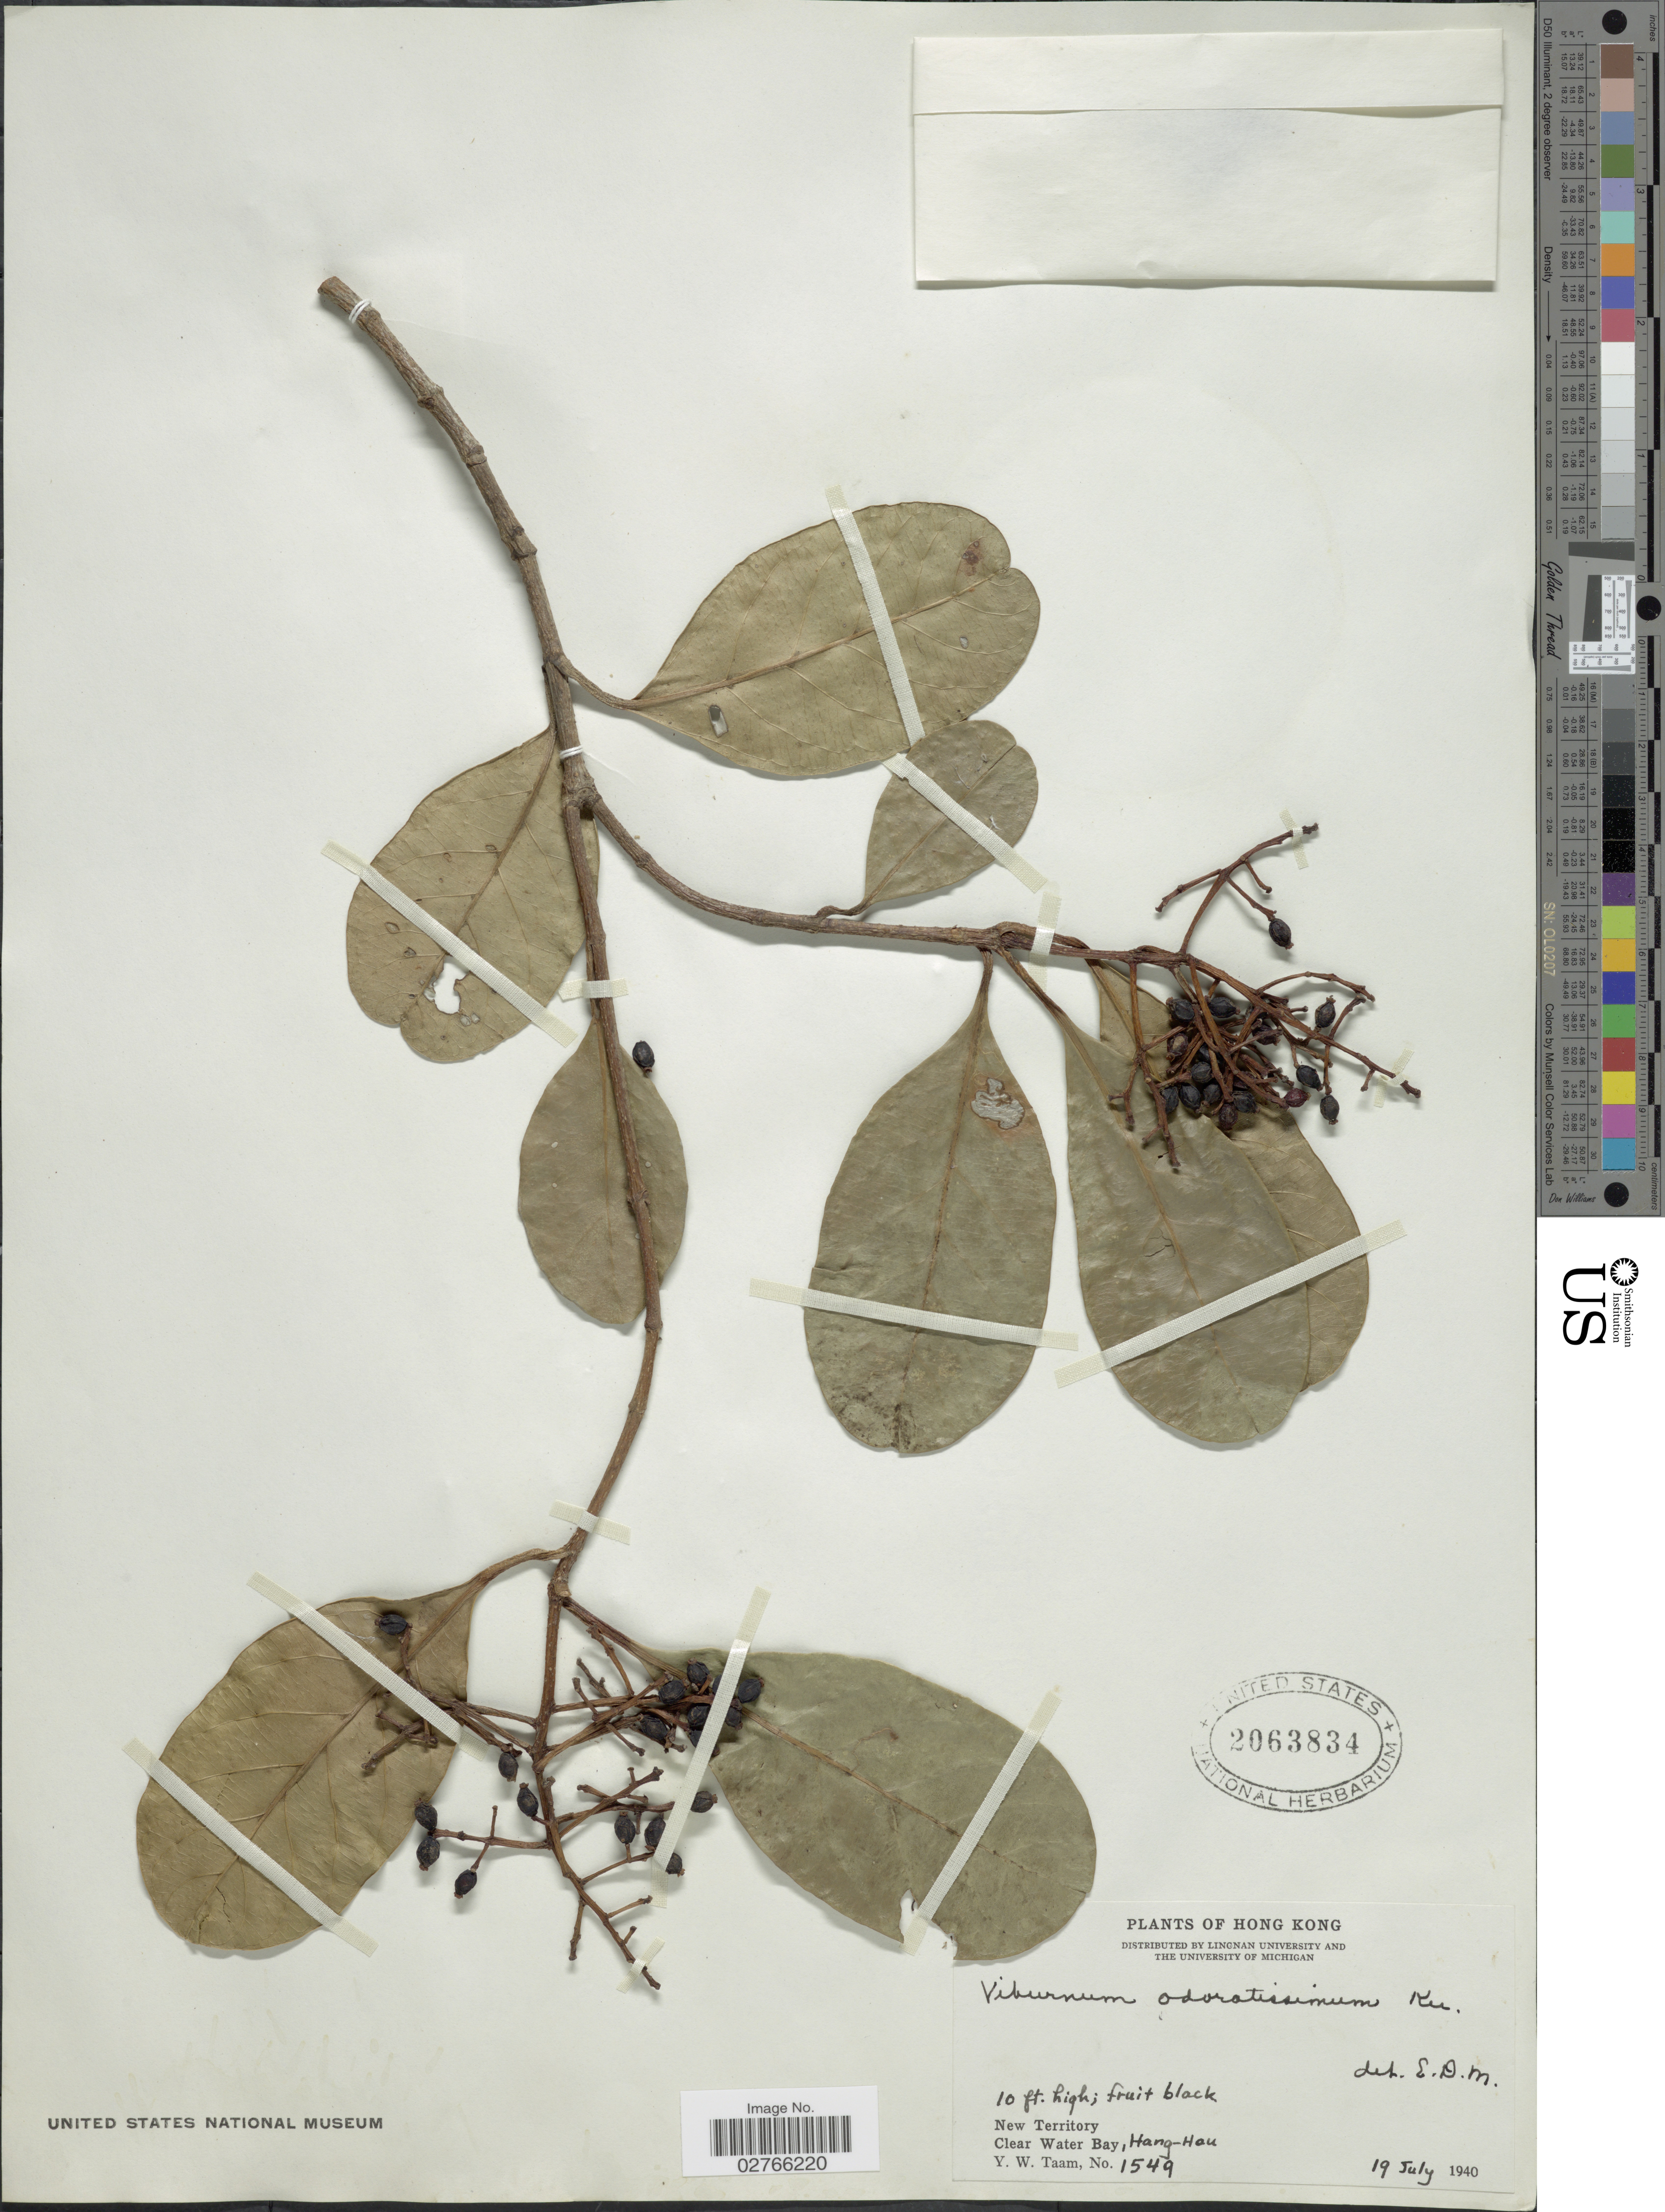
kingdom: Plantae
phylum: Tracheophyta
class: Magnoliopsida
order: Dipsacales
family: Viburnaceae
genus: Viburnum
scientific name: Viburnum odoratissimum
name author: Ker Gawl.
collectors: Y. W. Taam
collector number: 1549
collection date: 1940-07-19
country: China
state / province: Hong Kong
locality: New Territory, Clear Water Bay, Hang-Hau.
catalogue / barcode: US 2063834